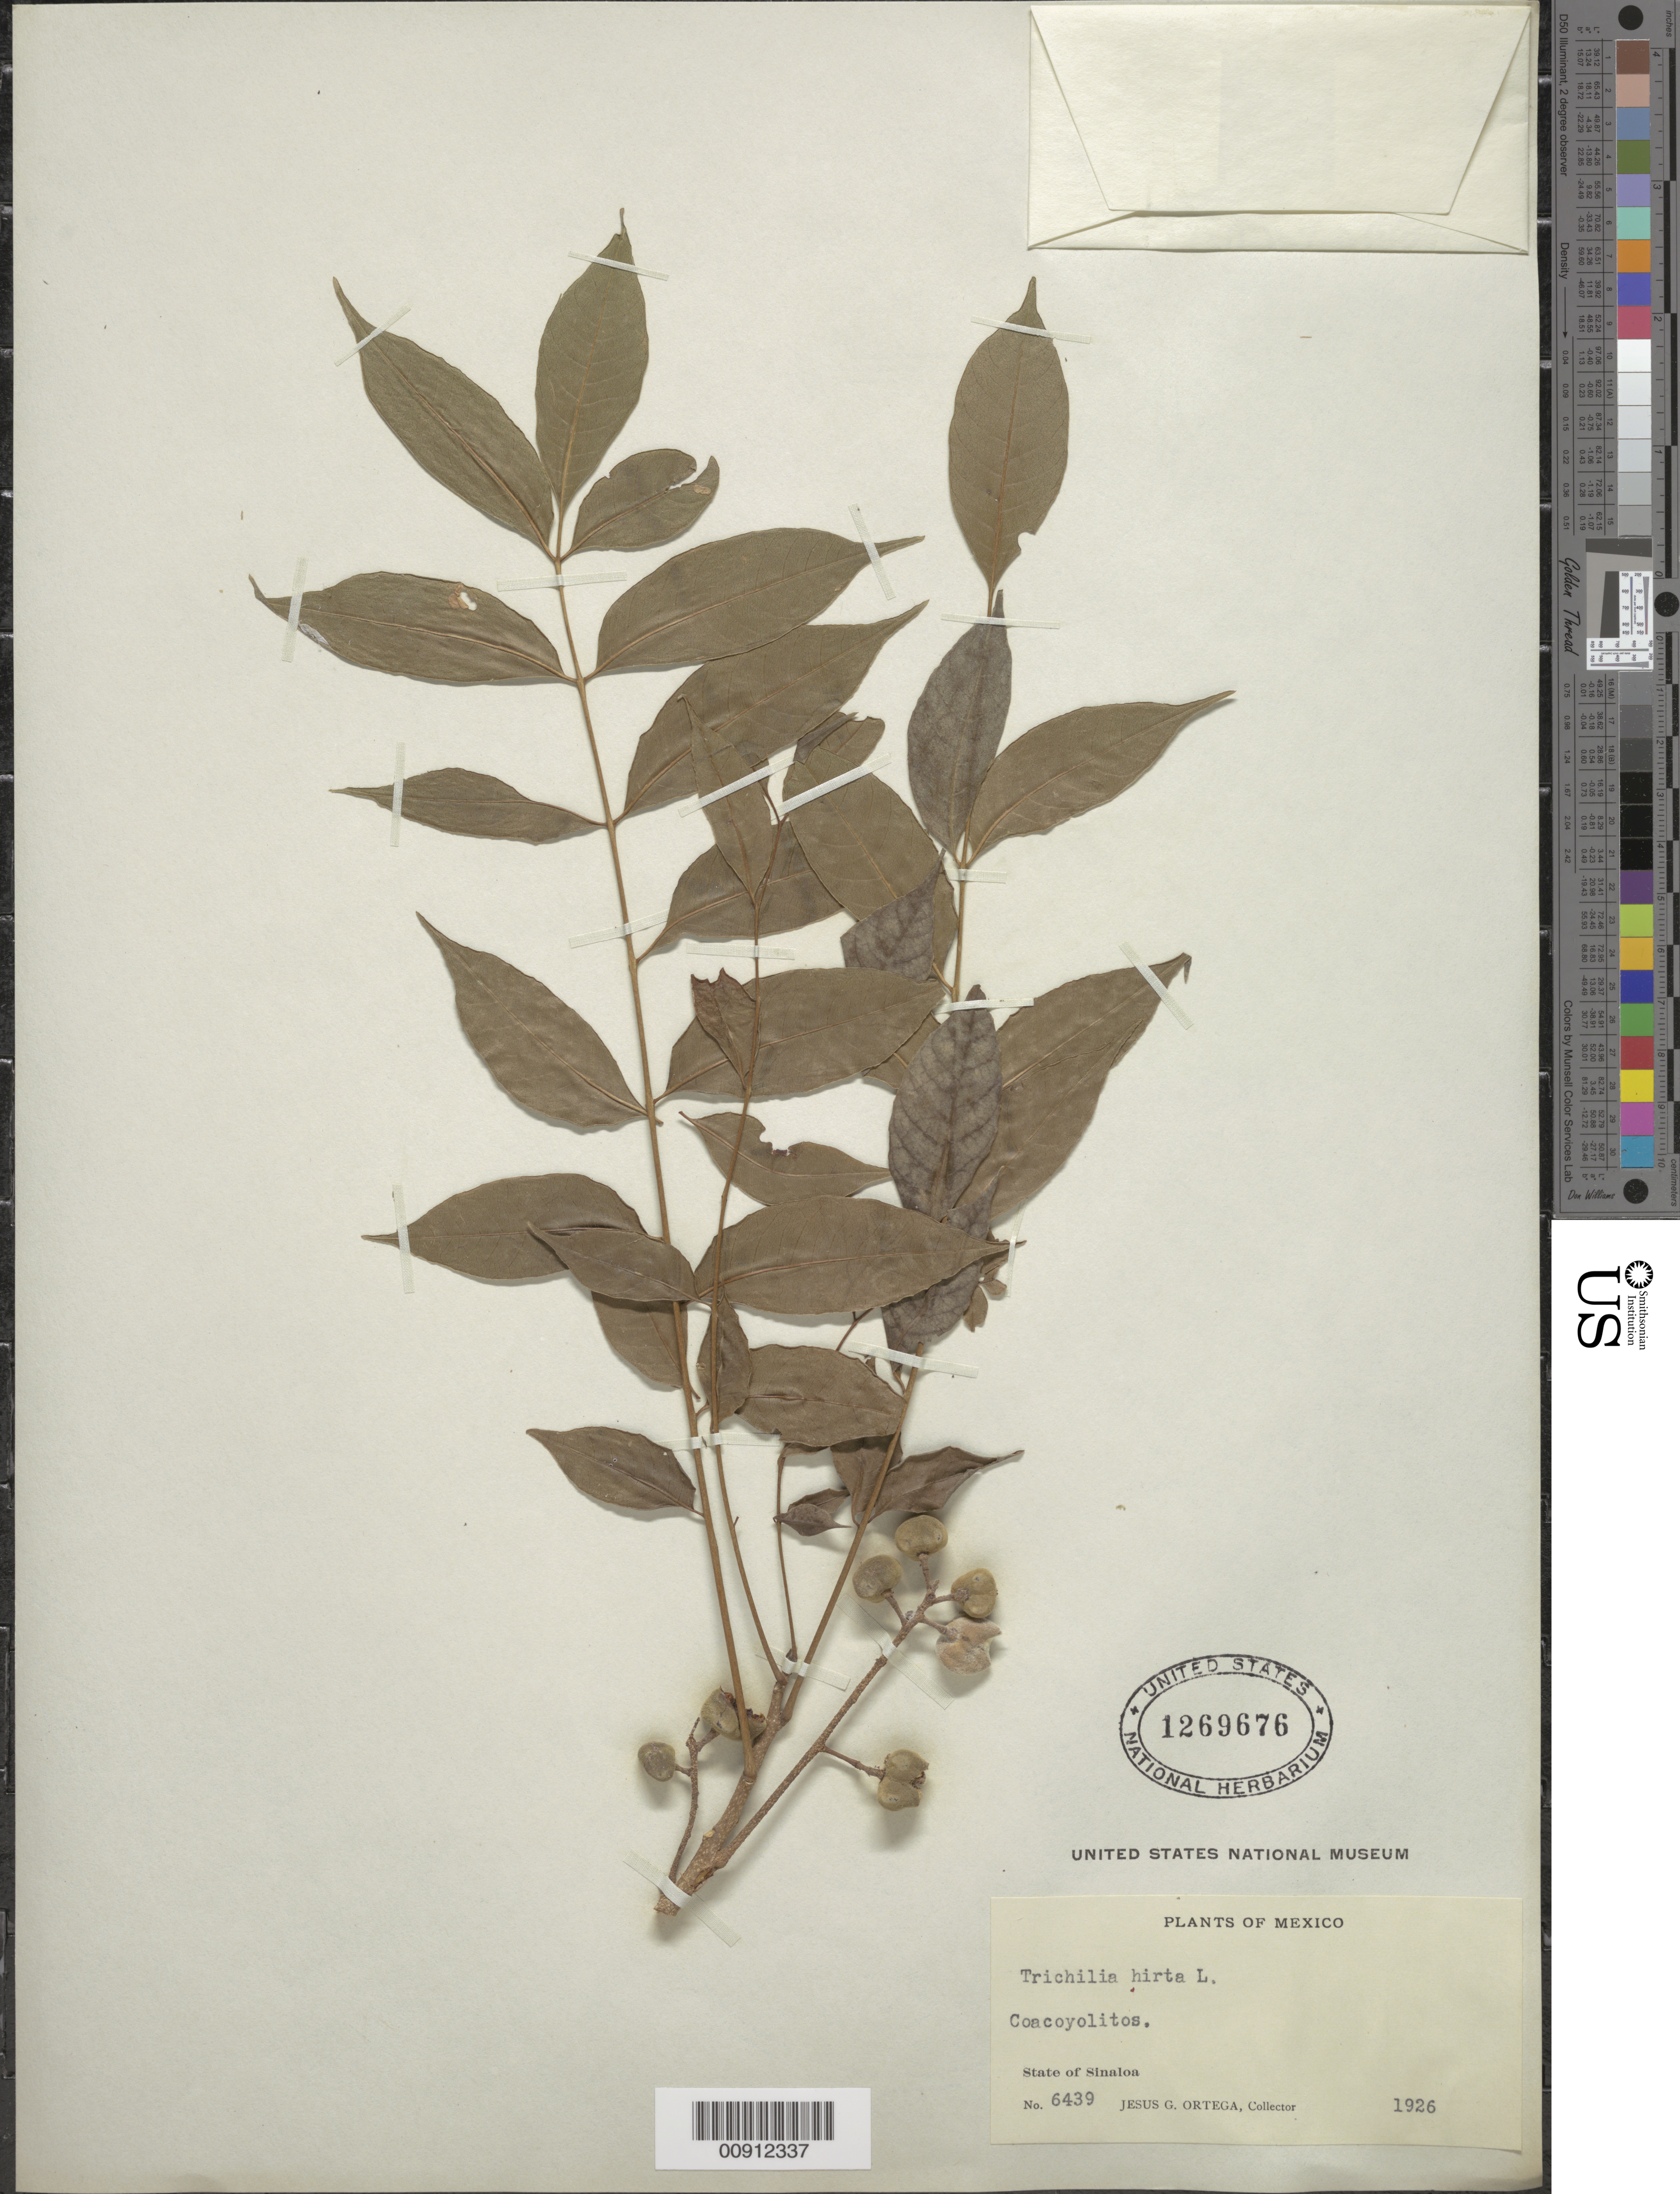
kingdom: Plantae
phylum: Tracheophyta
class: Magnoliopsida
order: Sapindales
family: Meliaceae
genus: Trichilia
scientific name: Trichilia hirta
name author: L.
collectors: J. Ortega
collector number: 6439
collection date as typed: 1926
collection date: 1926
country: Mexico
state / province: Sinaloa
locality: Coacoyolitos, State of Sinaloa.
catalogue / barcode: US 1269676